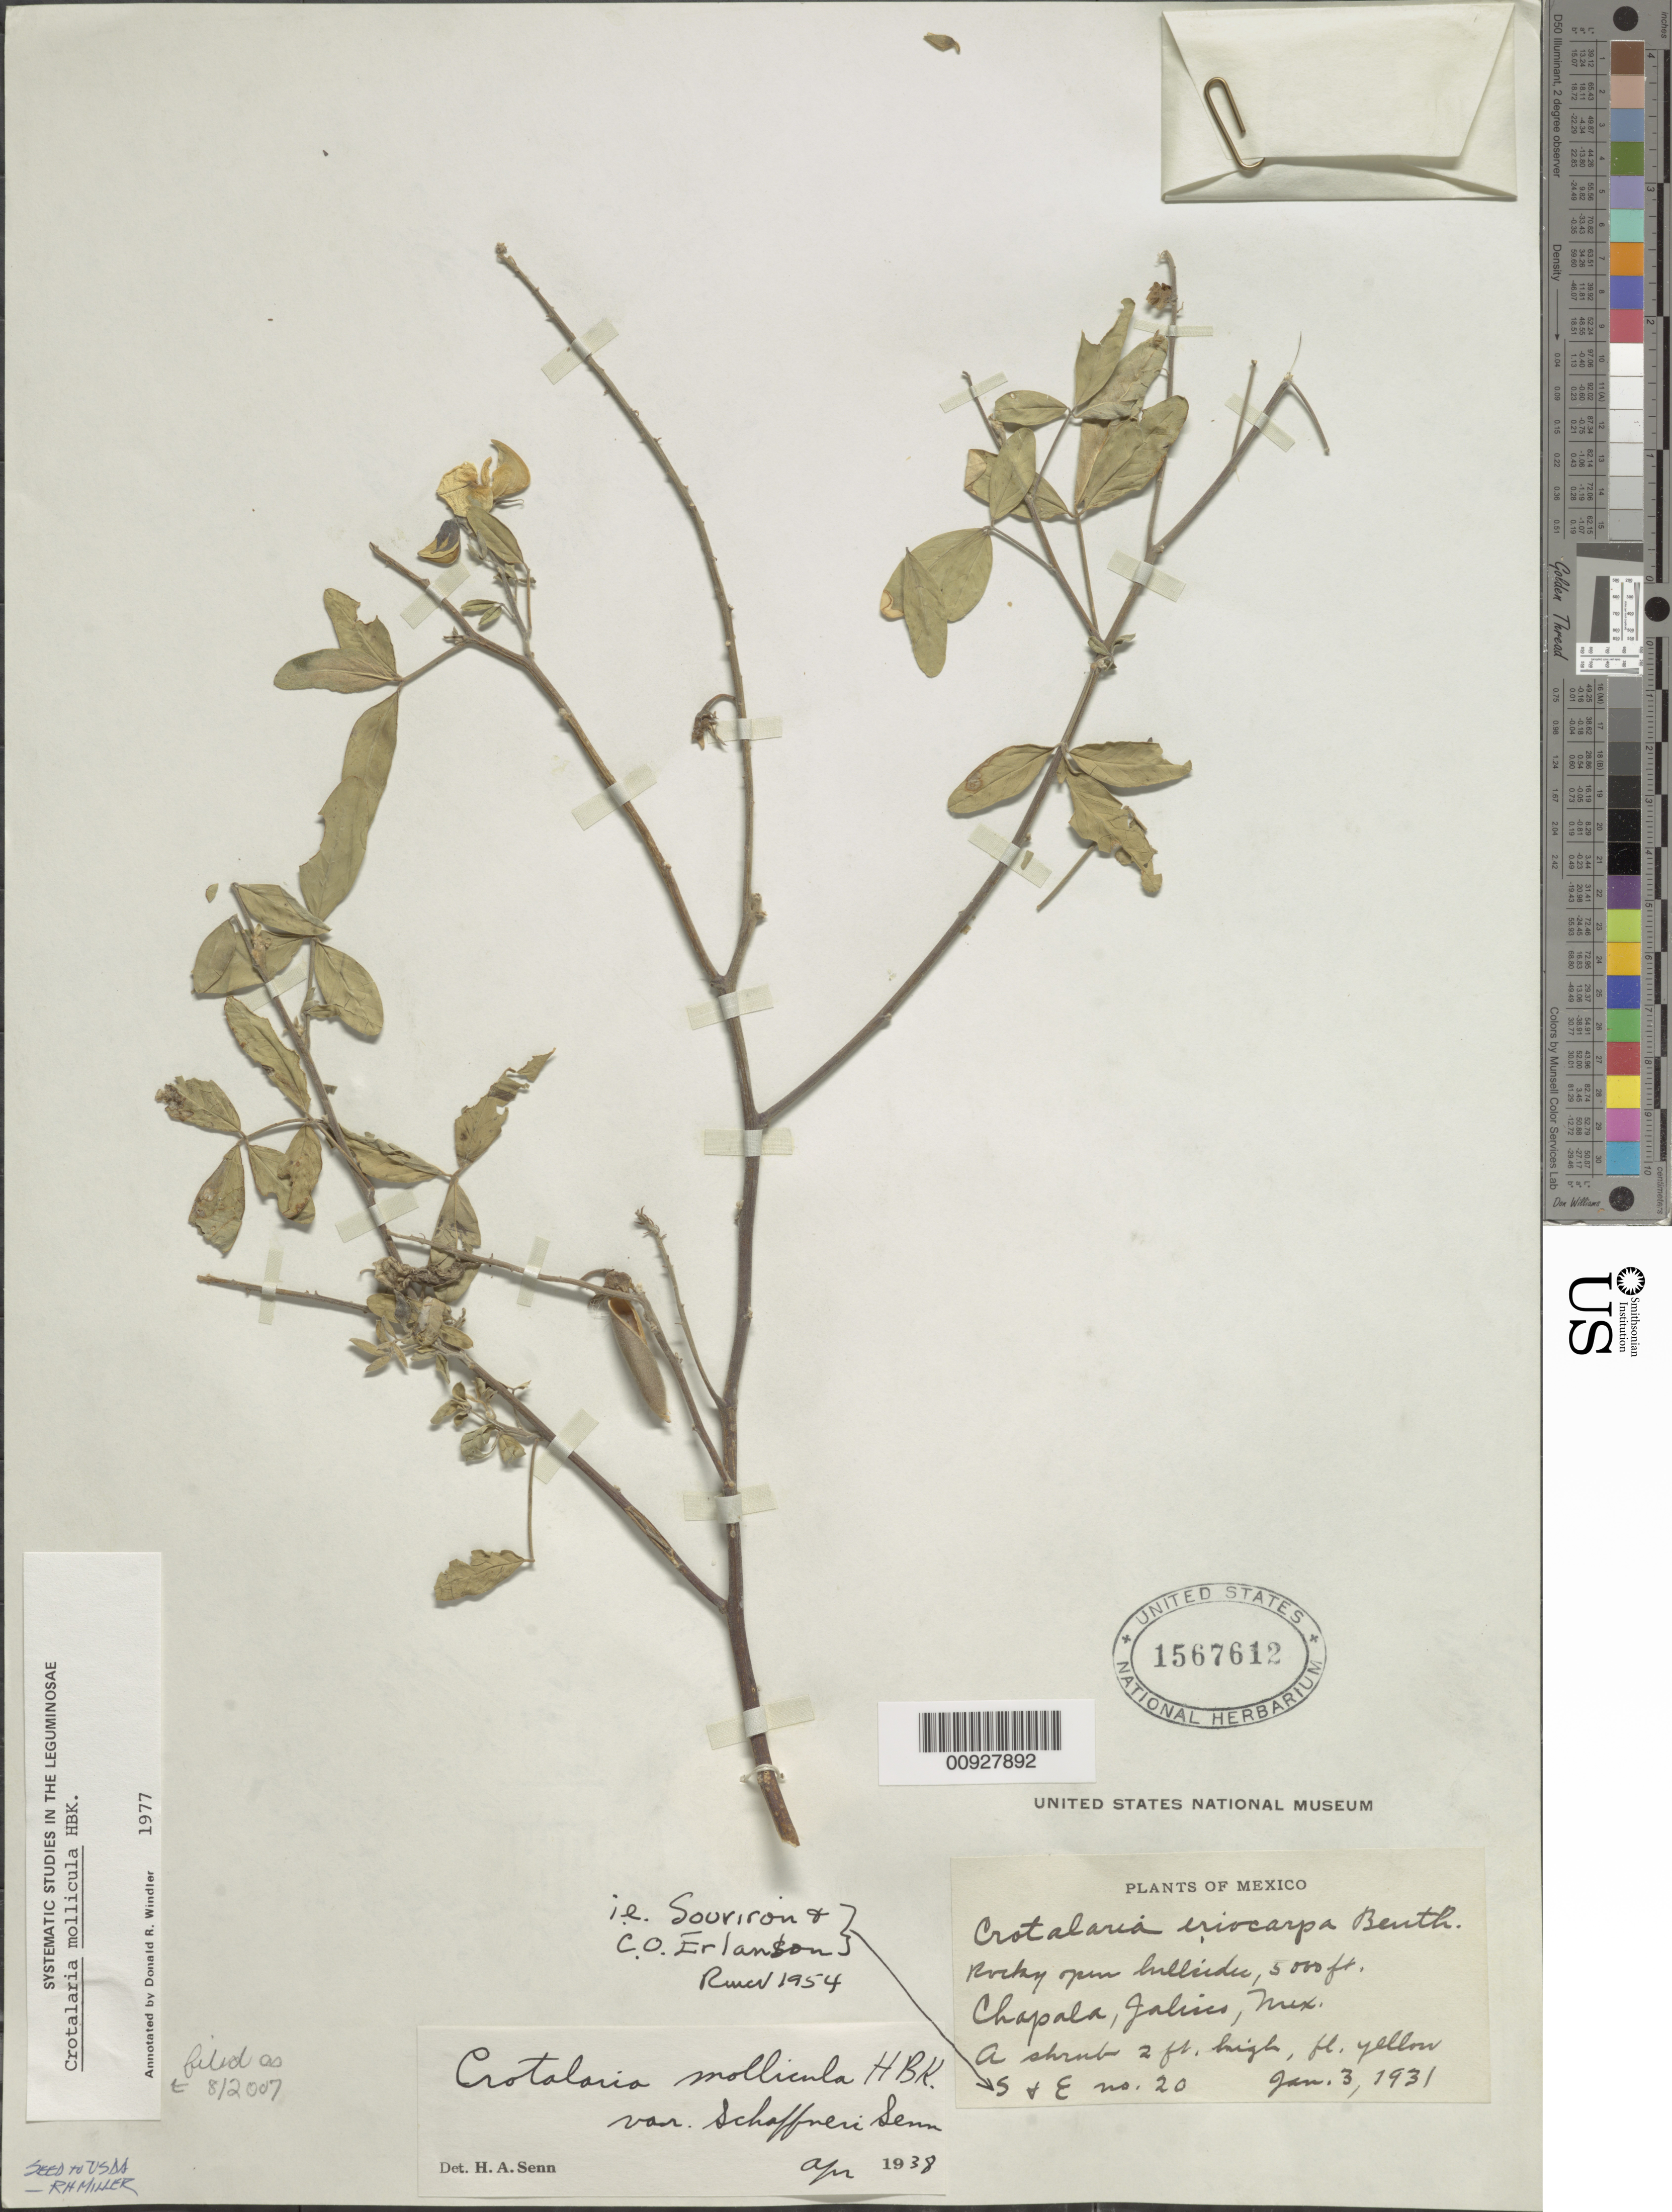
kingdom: Plantae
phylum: Tracheophyta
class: Magnoliopsida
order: Fabales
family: Fabaceae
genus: Crotalaria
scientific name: Crotalaria mollicula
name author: Kunth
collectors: M. J. Souviron & C. O. Erlanson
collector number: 20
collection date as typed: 03 Jan 1931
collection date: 1931-01-03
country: Mexico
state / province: Jalisco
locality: Chapala, Jalisco.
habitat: Rocky open hillsides.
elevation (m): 1524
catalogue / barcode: US 1567612